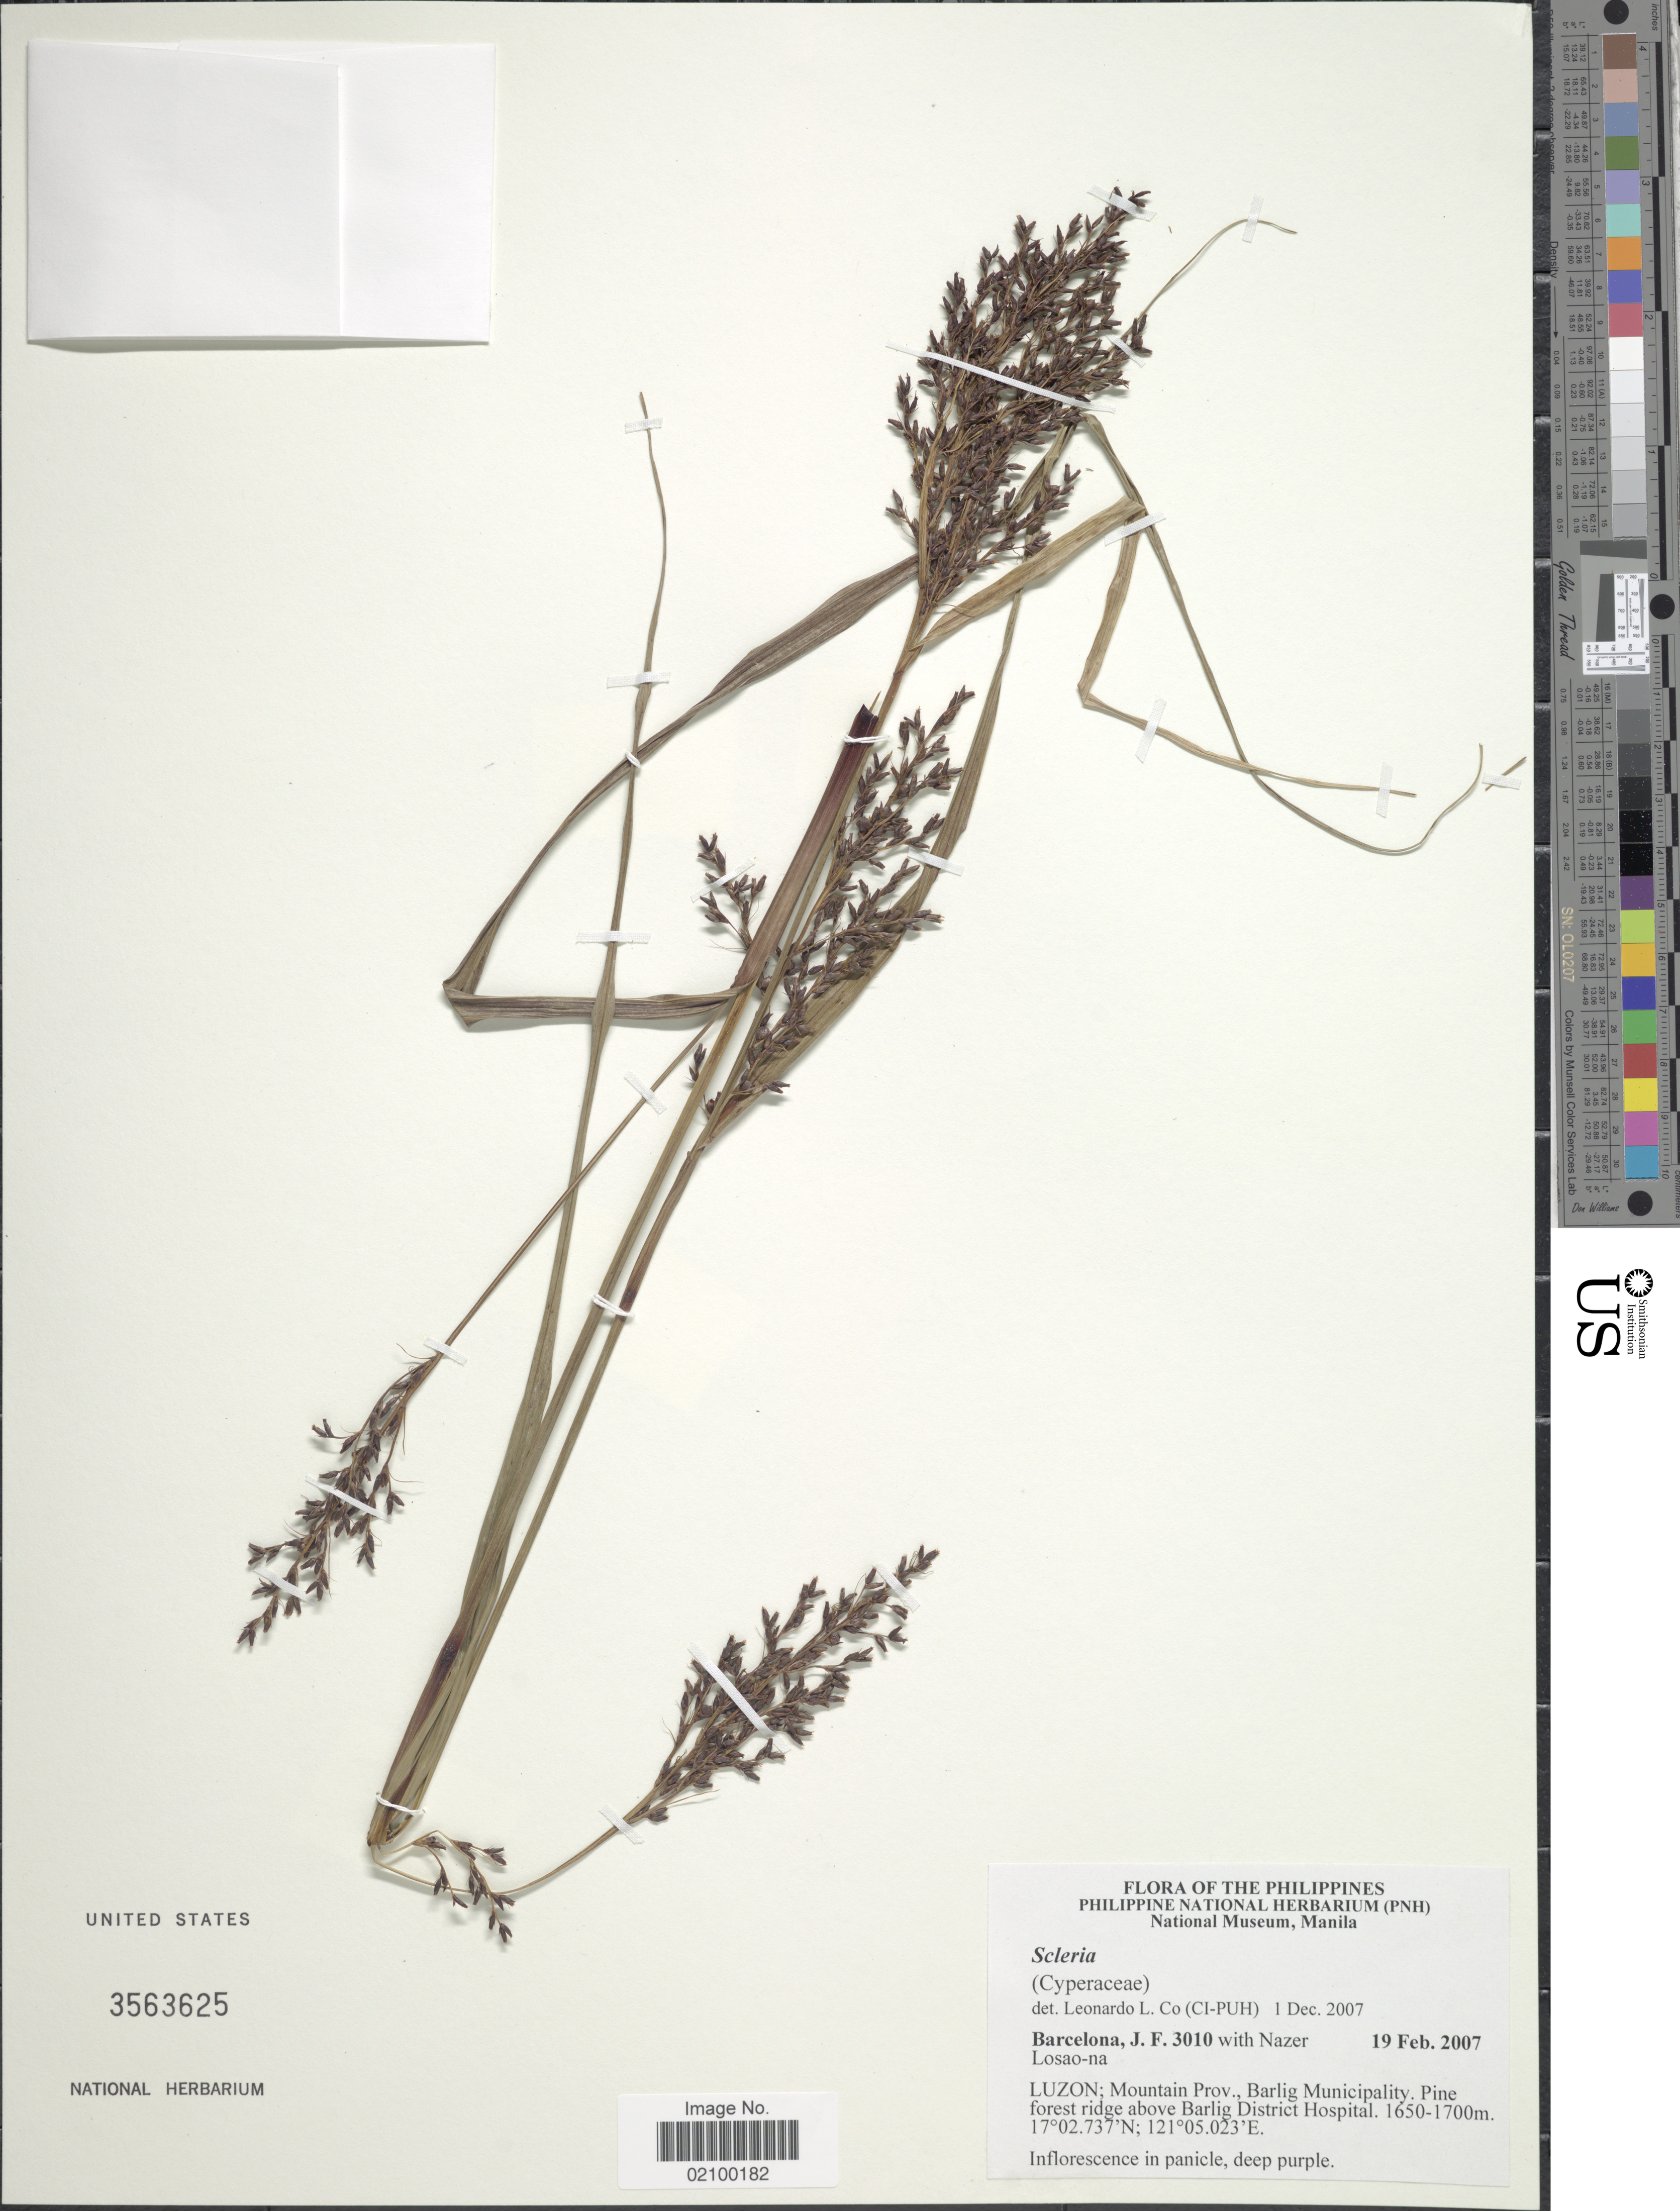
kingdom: Plantae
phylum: Tracheophyta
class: Liliopsida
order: Poales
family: Cyperaceae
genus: Scleria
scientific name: Scleria sp.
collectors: J. F. Barcelona & N. Losao-na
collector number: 3010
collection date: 2007-02-19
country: Philippines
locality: Luzon: Mountain Prov., Barlig Municipality. Pine forest ridge above Barlig District Hospital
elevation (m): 1650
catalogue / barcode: US 3563625